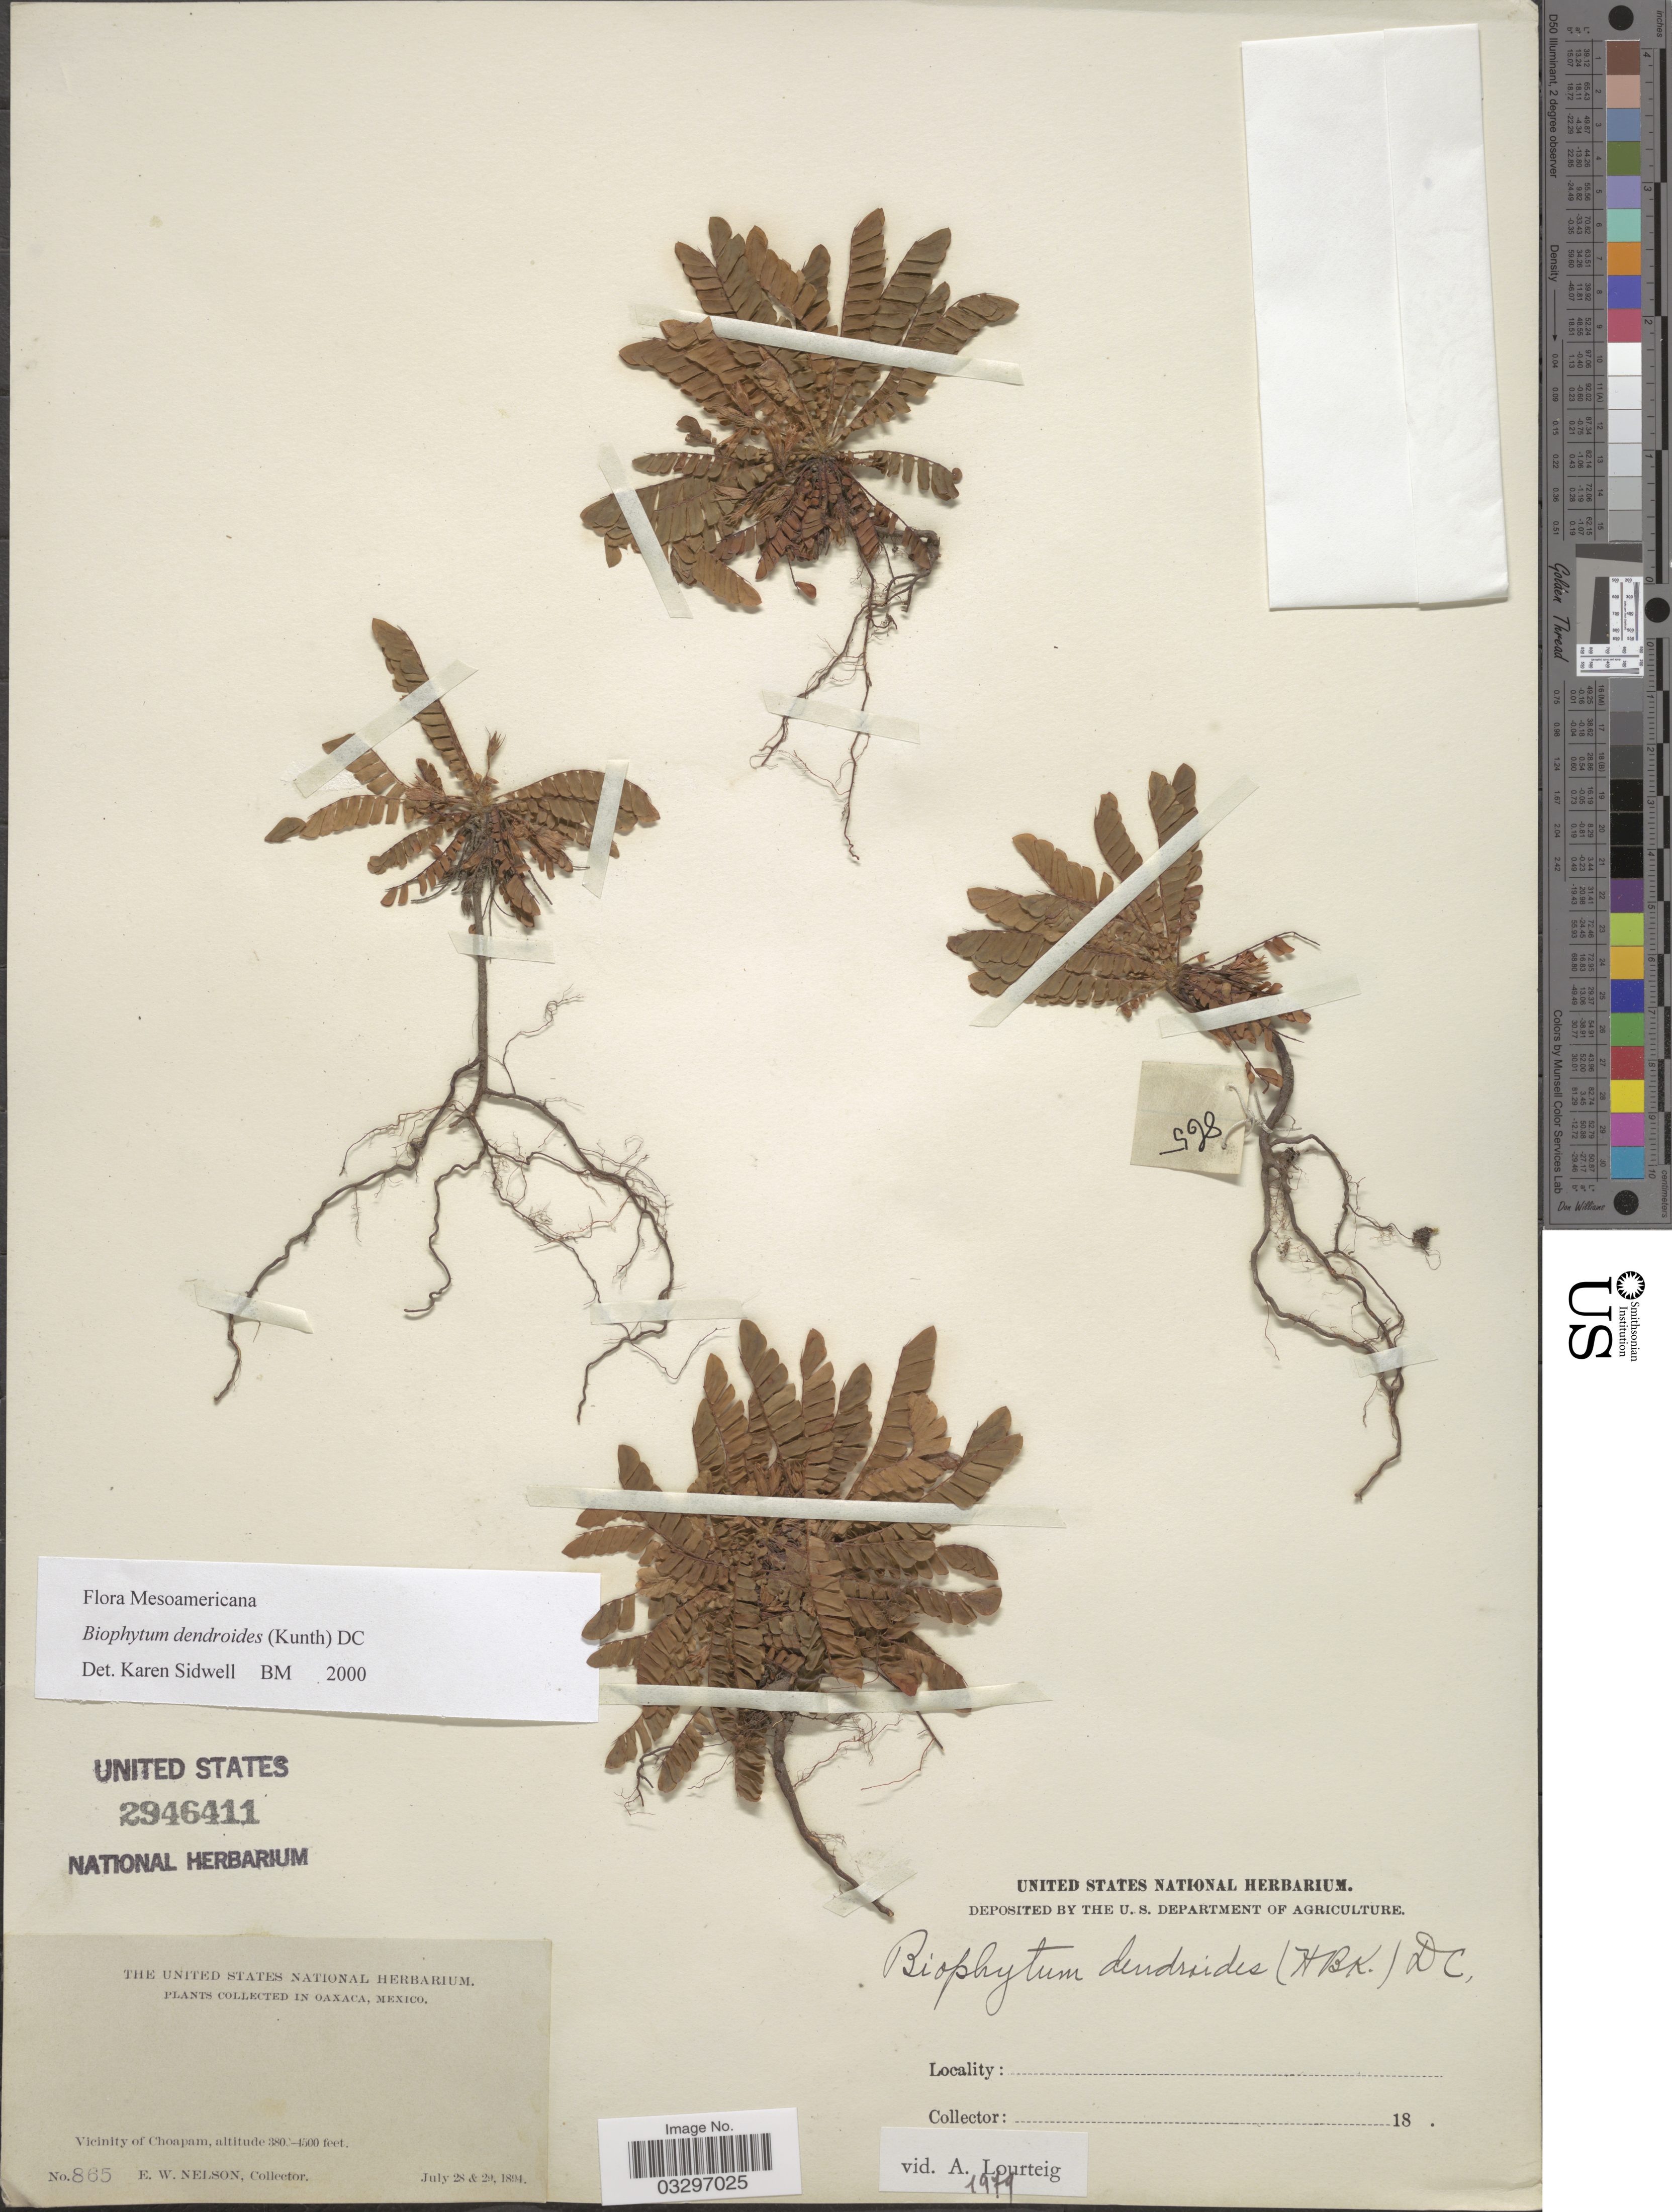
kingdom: Plantae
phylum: Tracheophyta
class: Magnoliopsida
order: Oxalidales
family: Oxalidaceae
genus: Biophytum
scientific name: Biophytum dendroides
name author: (Kunth) DC.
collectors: E. W. Nelson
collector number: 865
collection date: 1894-07-28/1894-07-29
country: Mexico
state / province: Oaxaca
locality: Vicinity of Choapam.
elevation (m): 1158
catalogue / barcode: US 2946411